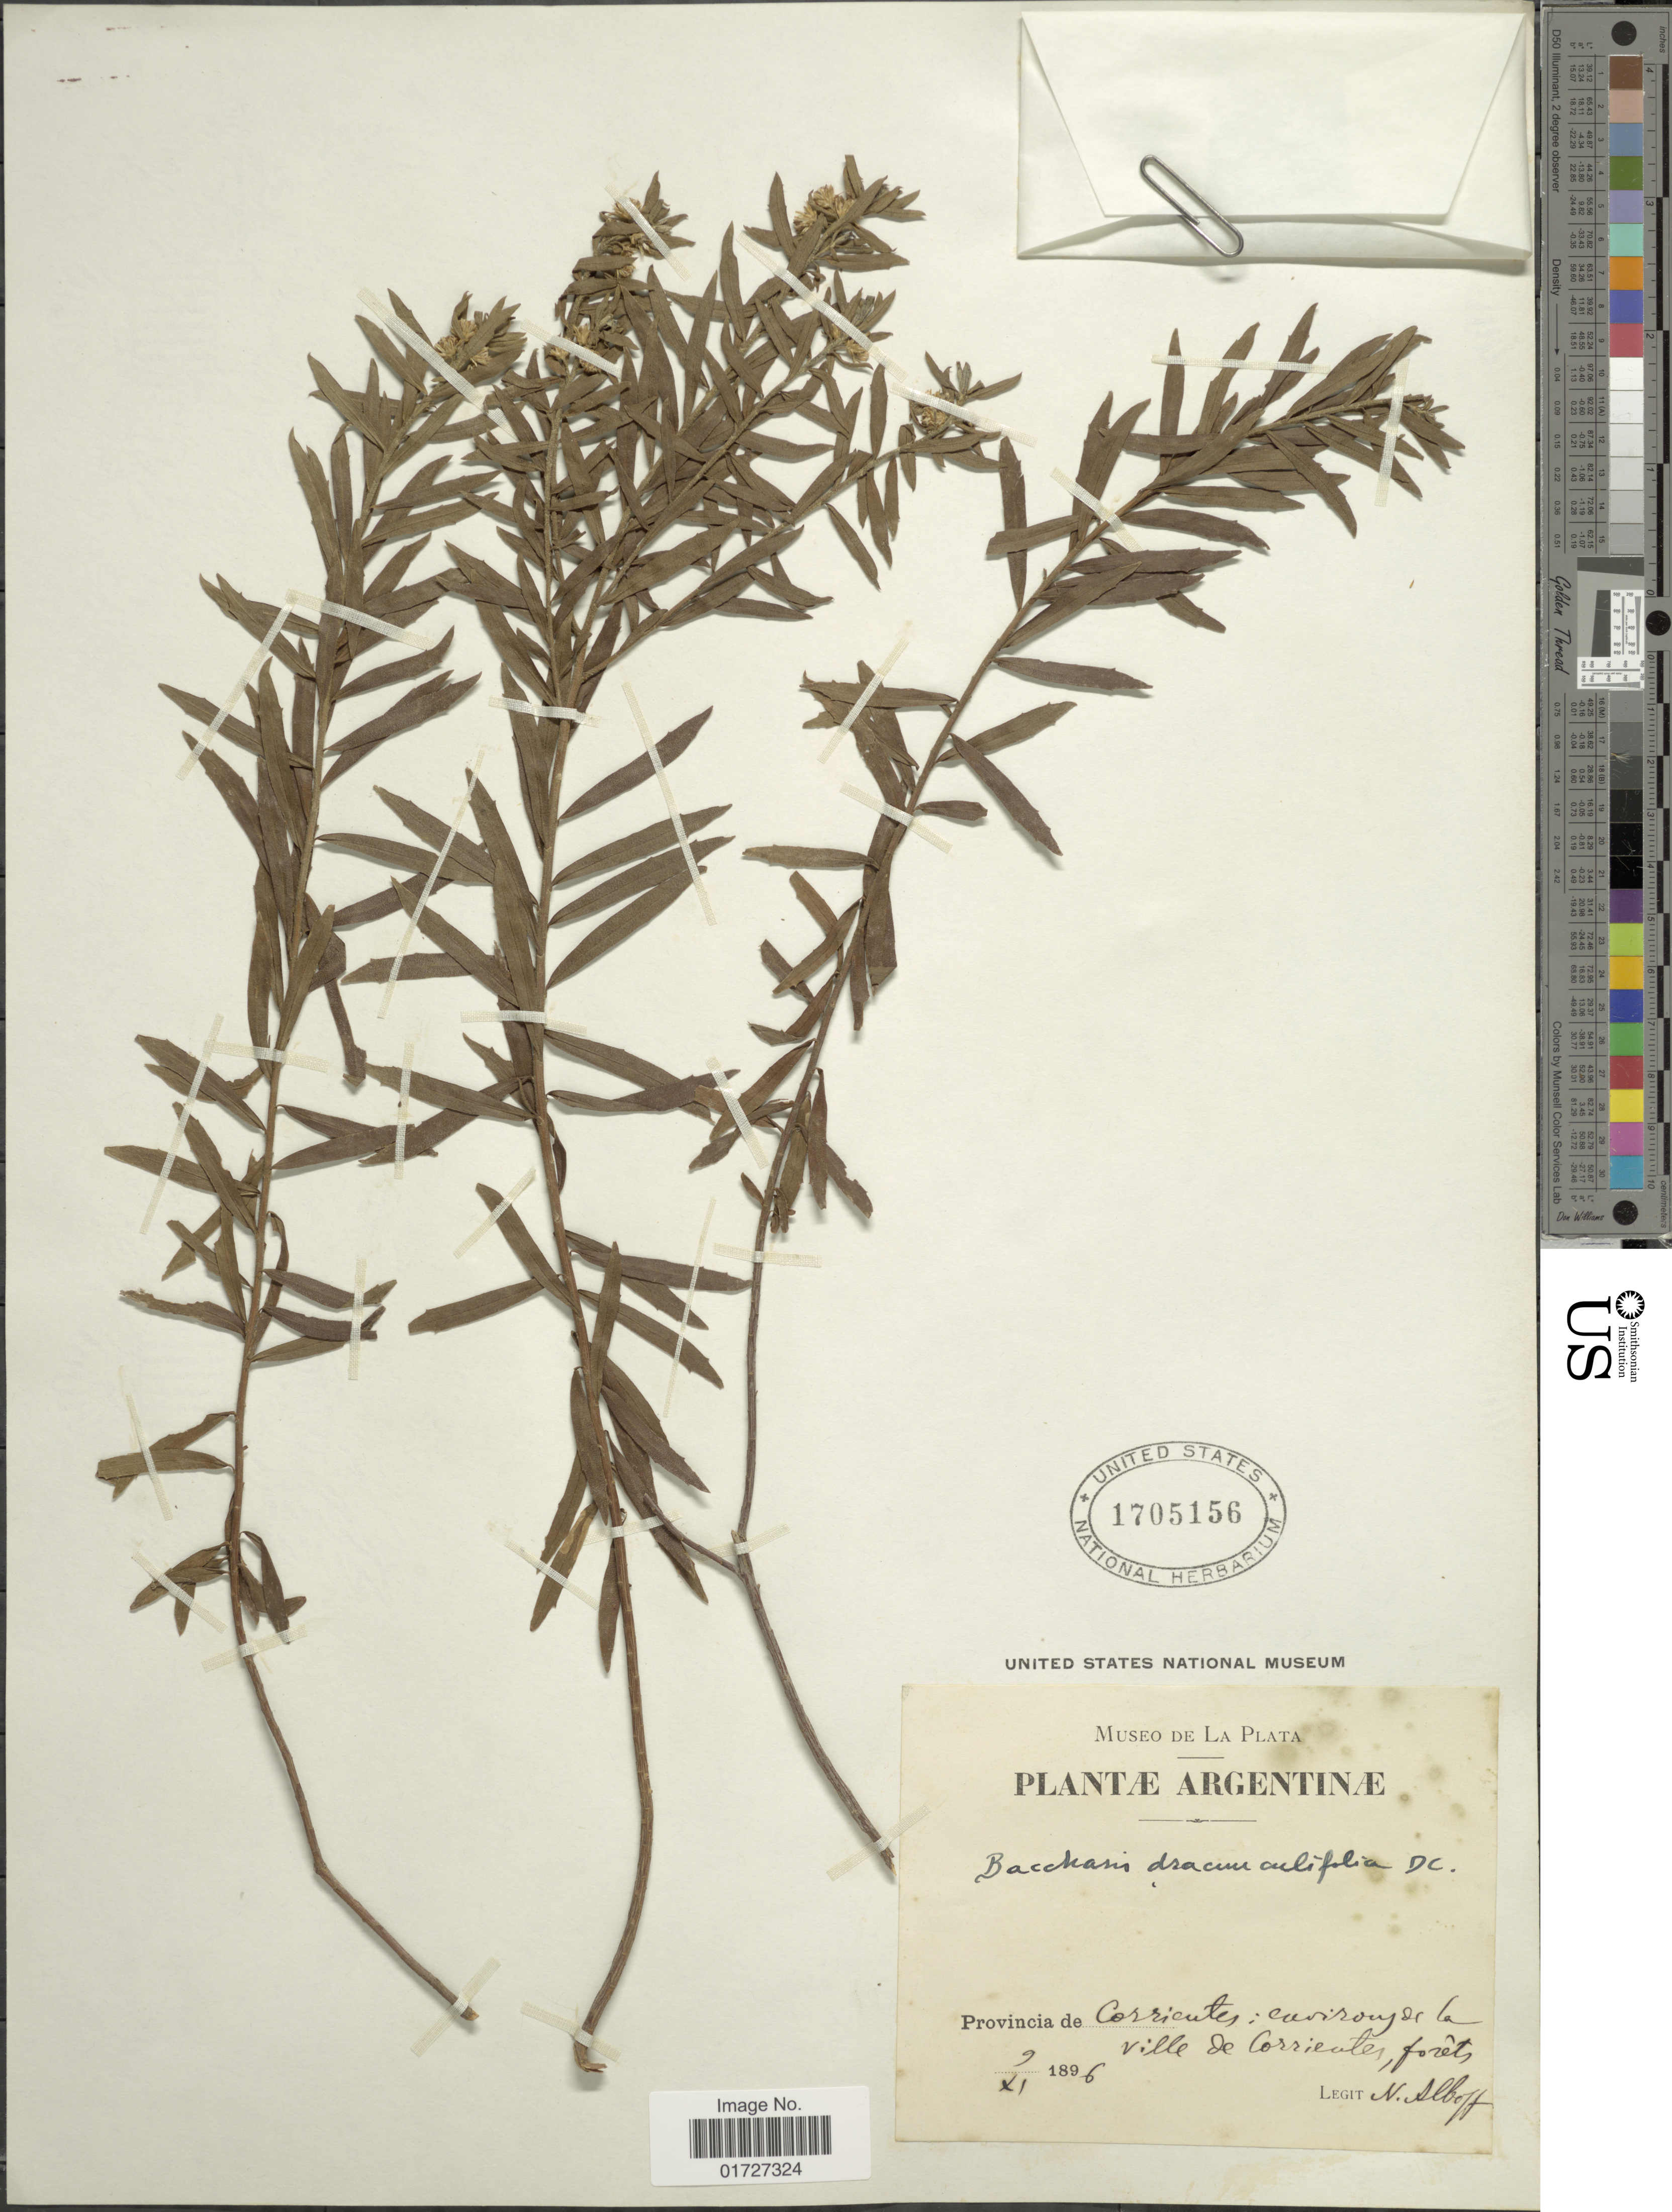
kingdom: Plantae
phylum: Tracheophyta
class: Magnoliopsida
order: Asterales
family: Asteraceae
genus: Baccharis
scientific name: Baccharis dracunculifolia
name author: DC.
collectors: N. M. Albov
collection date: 1896-11-09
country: Argentina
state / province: Corrientes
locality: Ville de Corrientes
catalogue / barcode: US 1705156